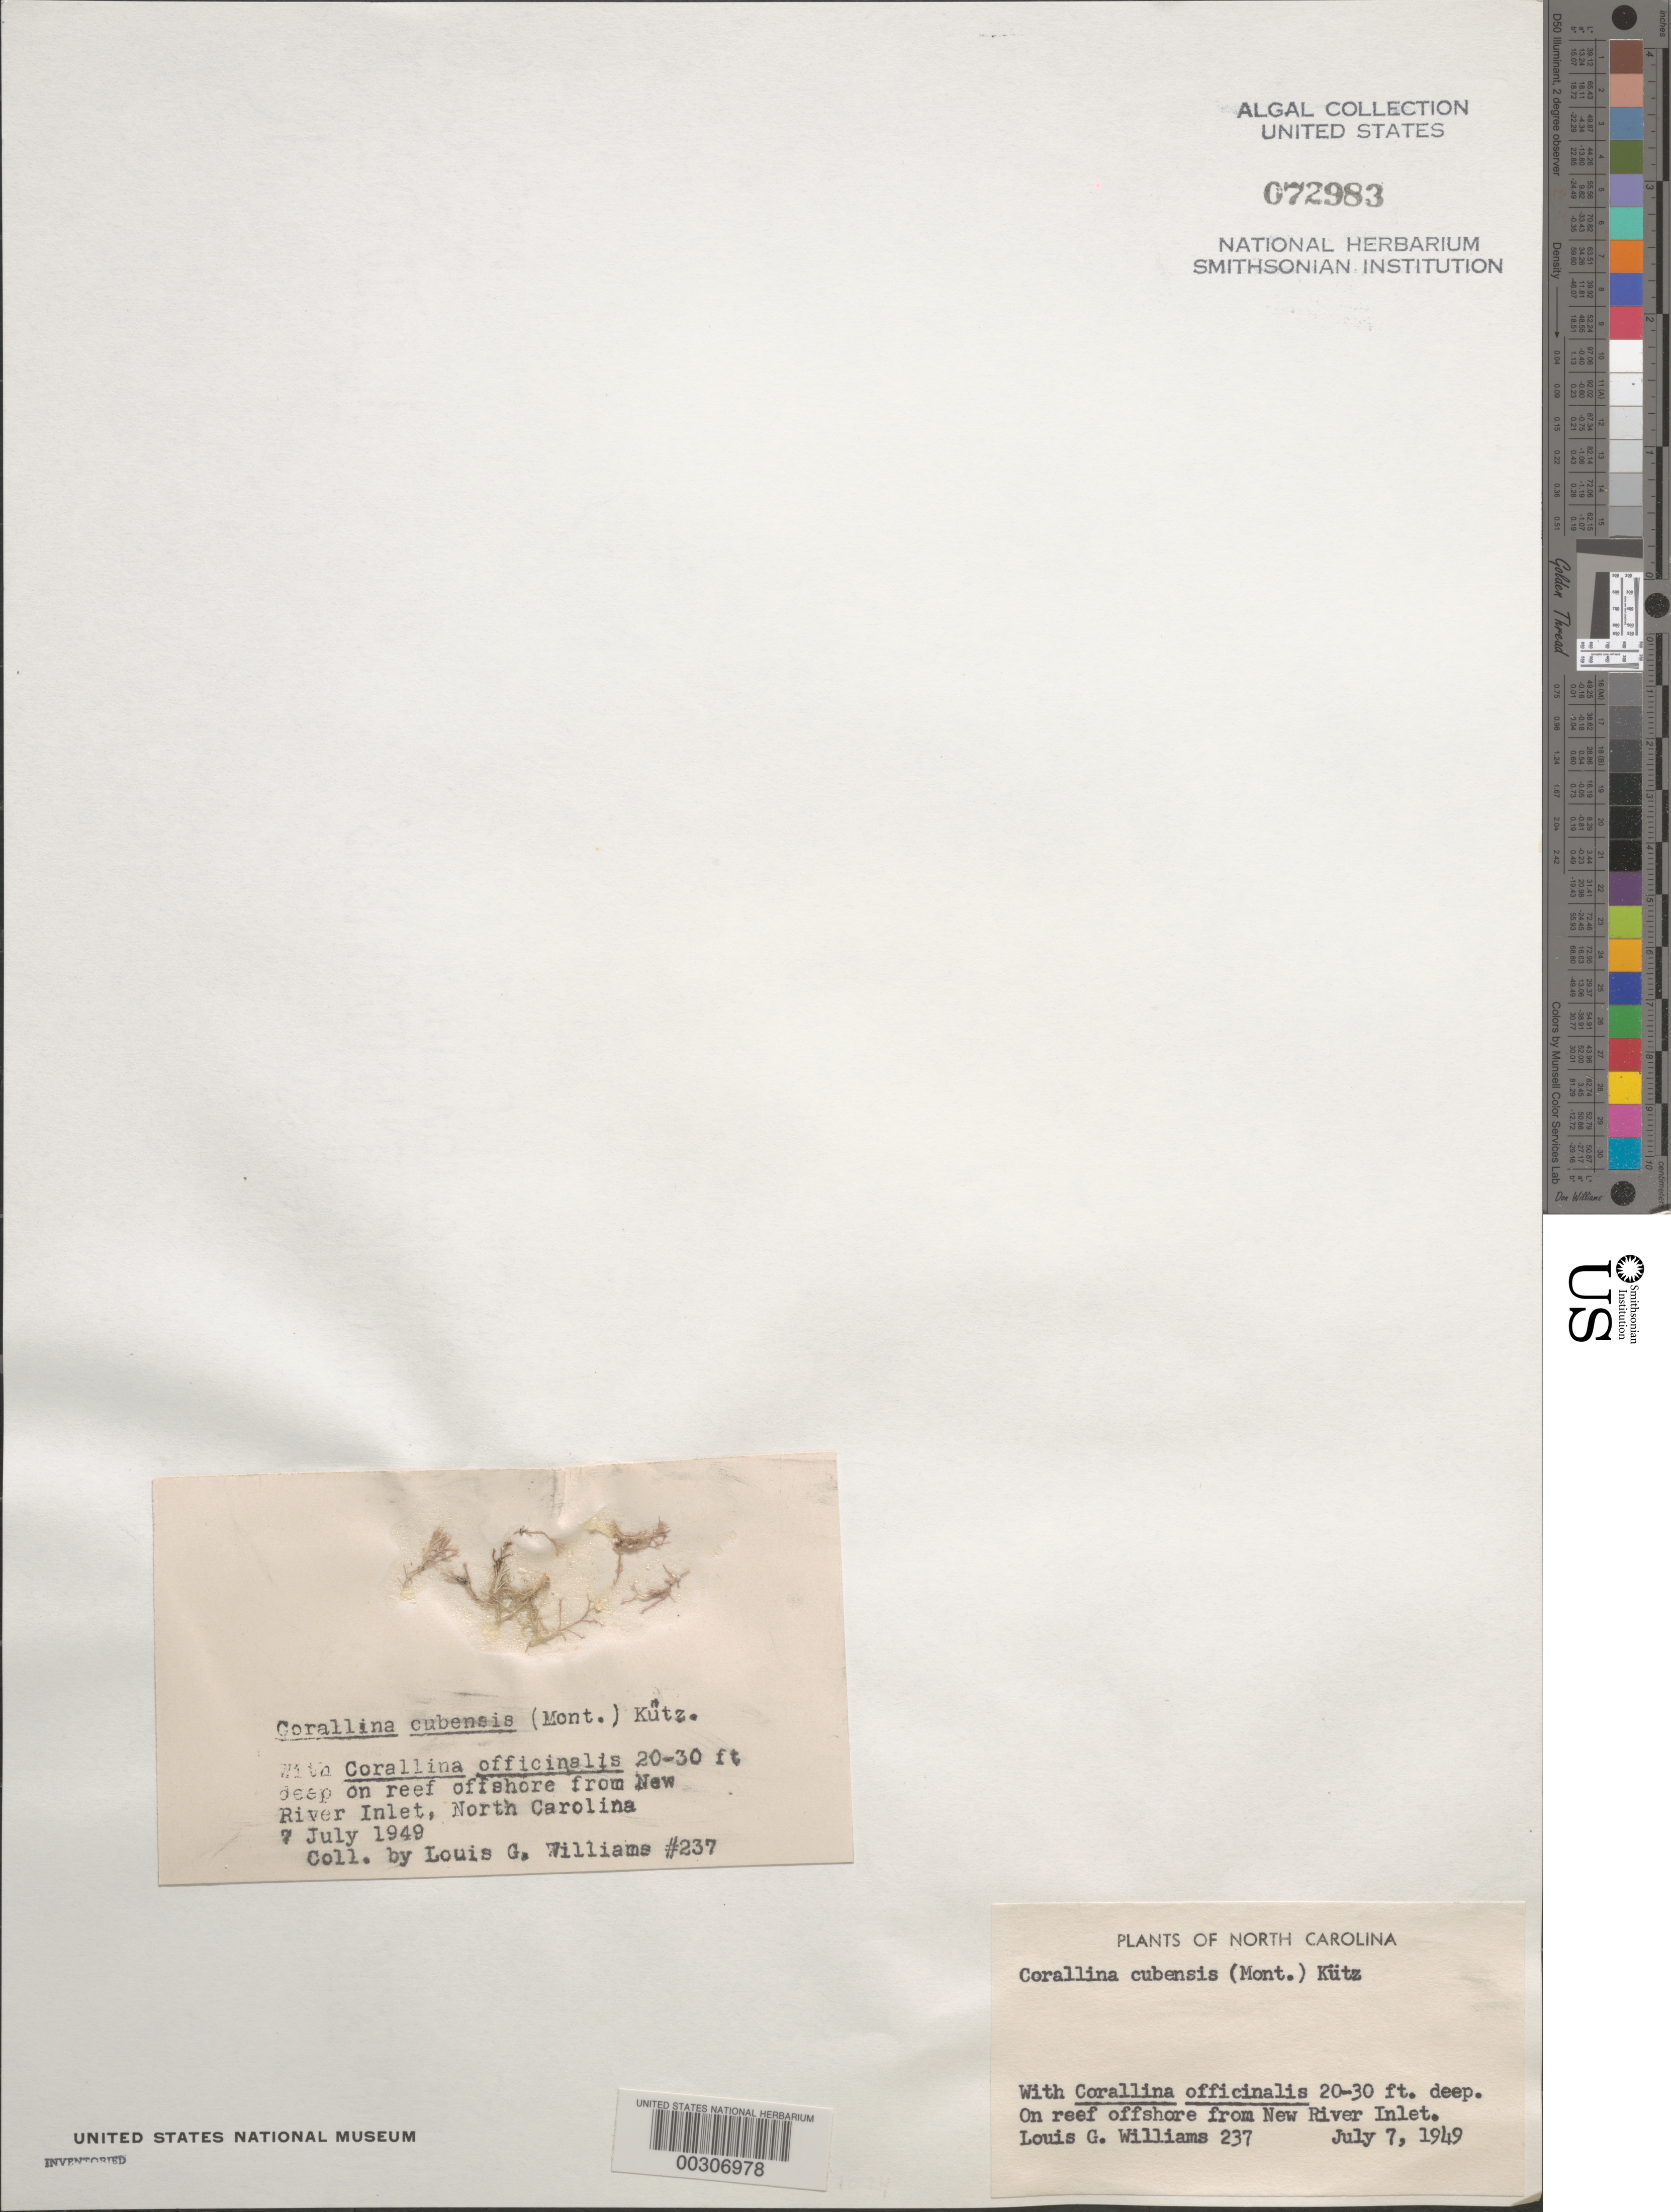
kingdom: Plantae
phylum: Rhodophyta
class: Florideophyceae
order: Corallinales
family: Corallinaceae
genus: Jania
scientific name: Jania cubensis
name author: Mont. ex Kütz.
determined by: Algae name updating Project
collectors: L. G. Williams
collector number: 237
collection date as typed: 07 Jul 1949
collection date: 1949-07-07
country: United States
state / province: North Carolina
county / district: Onslow County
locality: Reef offshore from New River Inlet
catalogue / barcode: US 72983